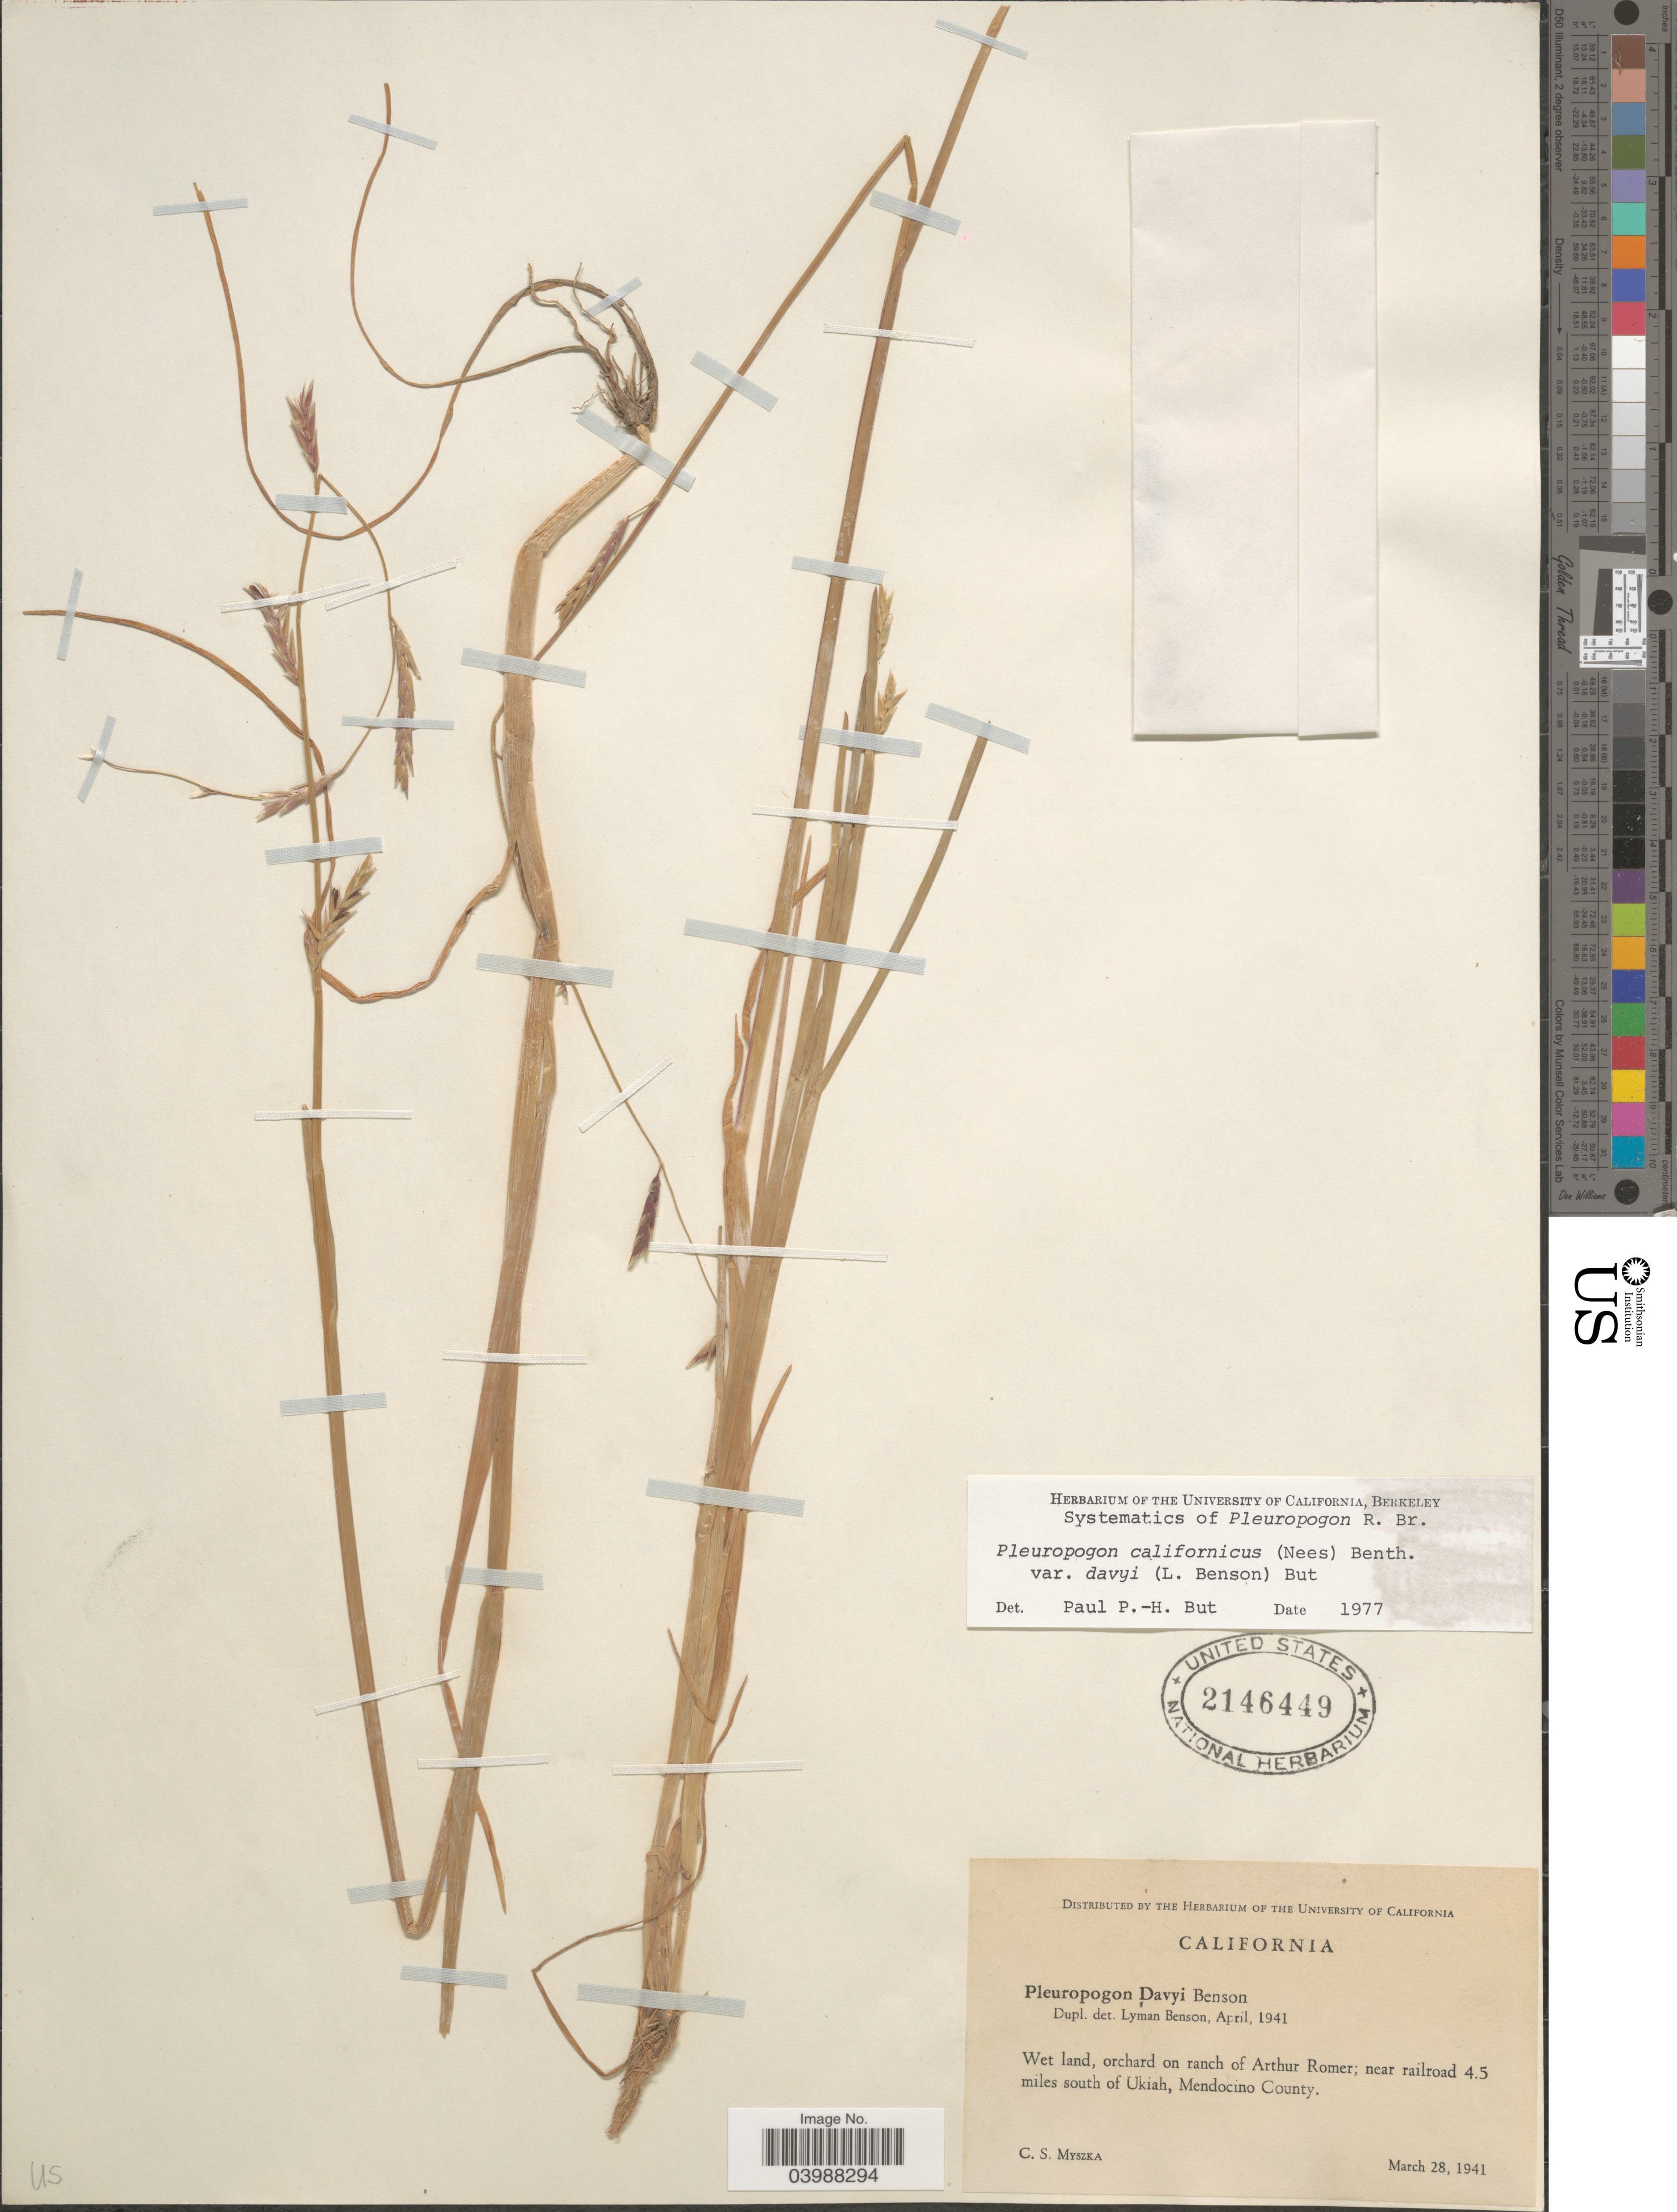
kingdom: Plantae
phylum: Tracheophyta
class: Liliopsida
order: Poales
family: Poaceae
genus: Pleuropogon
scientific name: Pleuropogon californicus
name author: (Nees) Benth. ex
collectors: C. Myszka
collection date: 1941-03-28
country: United States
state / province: California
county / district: Mendocino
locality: Wet land, orchard on ranch of Arthur Romer; near railroad 4.5 miles south of Ukiah, Mendocino County.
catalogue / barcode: US 2146449